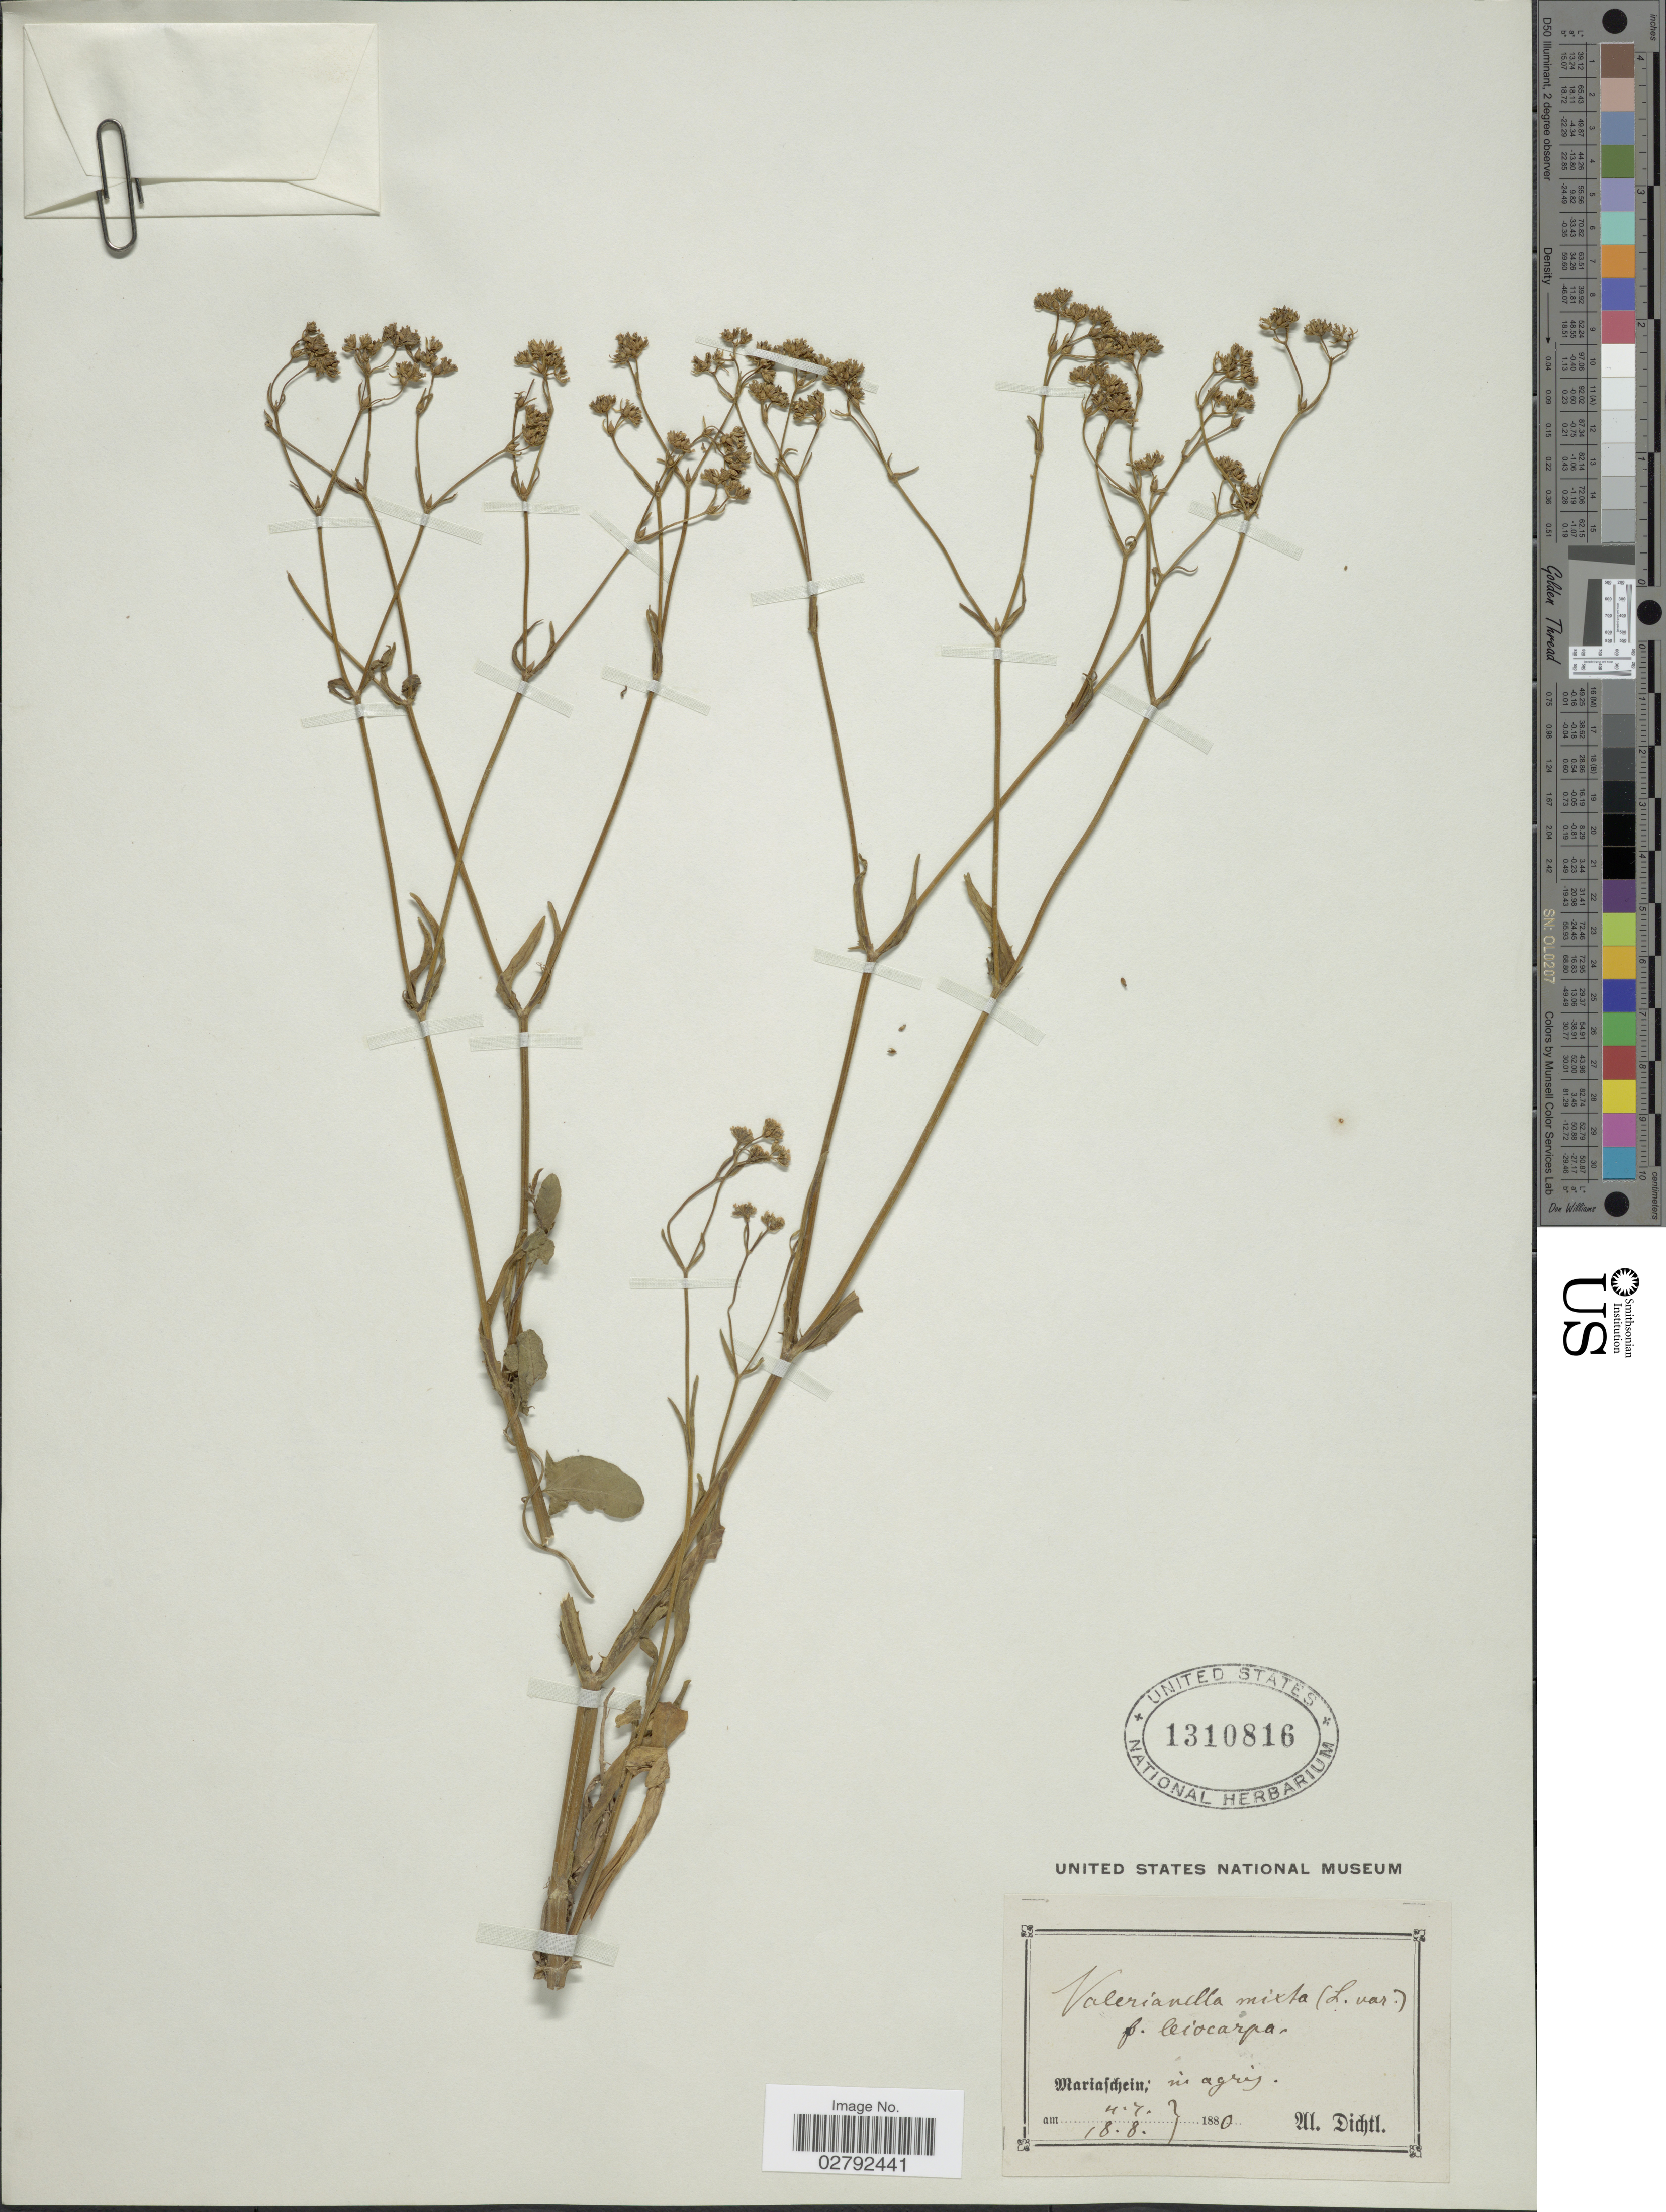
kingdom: Plantae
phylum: Tracheophyta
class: Magnoliopsida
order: Dipsacales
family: Caprifoliaceae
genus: Valerianella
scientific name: Valerianella mixta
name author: (L.) Dufr.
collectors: W. Dichtl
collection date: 1880-07-04/1880-08-18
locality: Mariajfchein; in agris.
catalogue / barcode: US 1310816